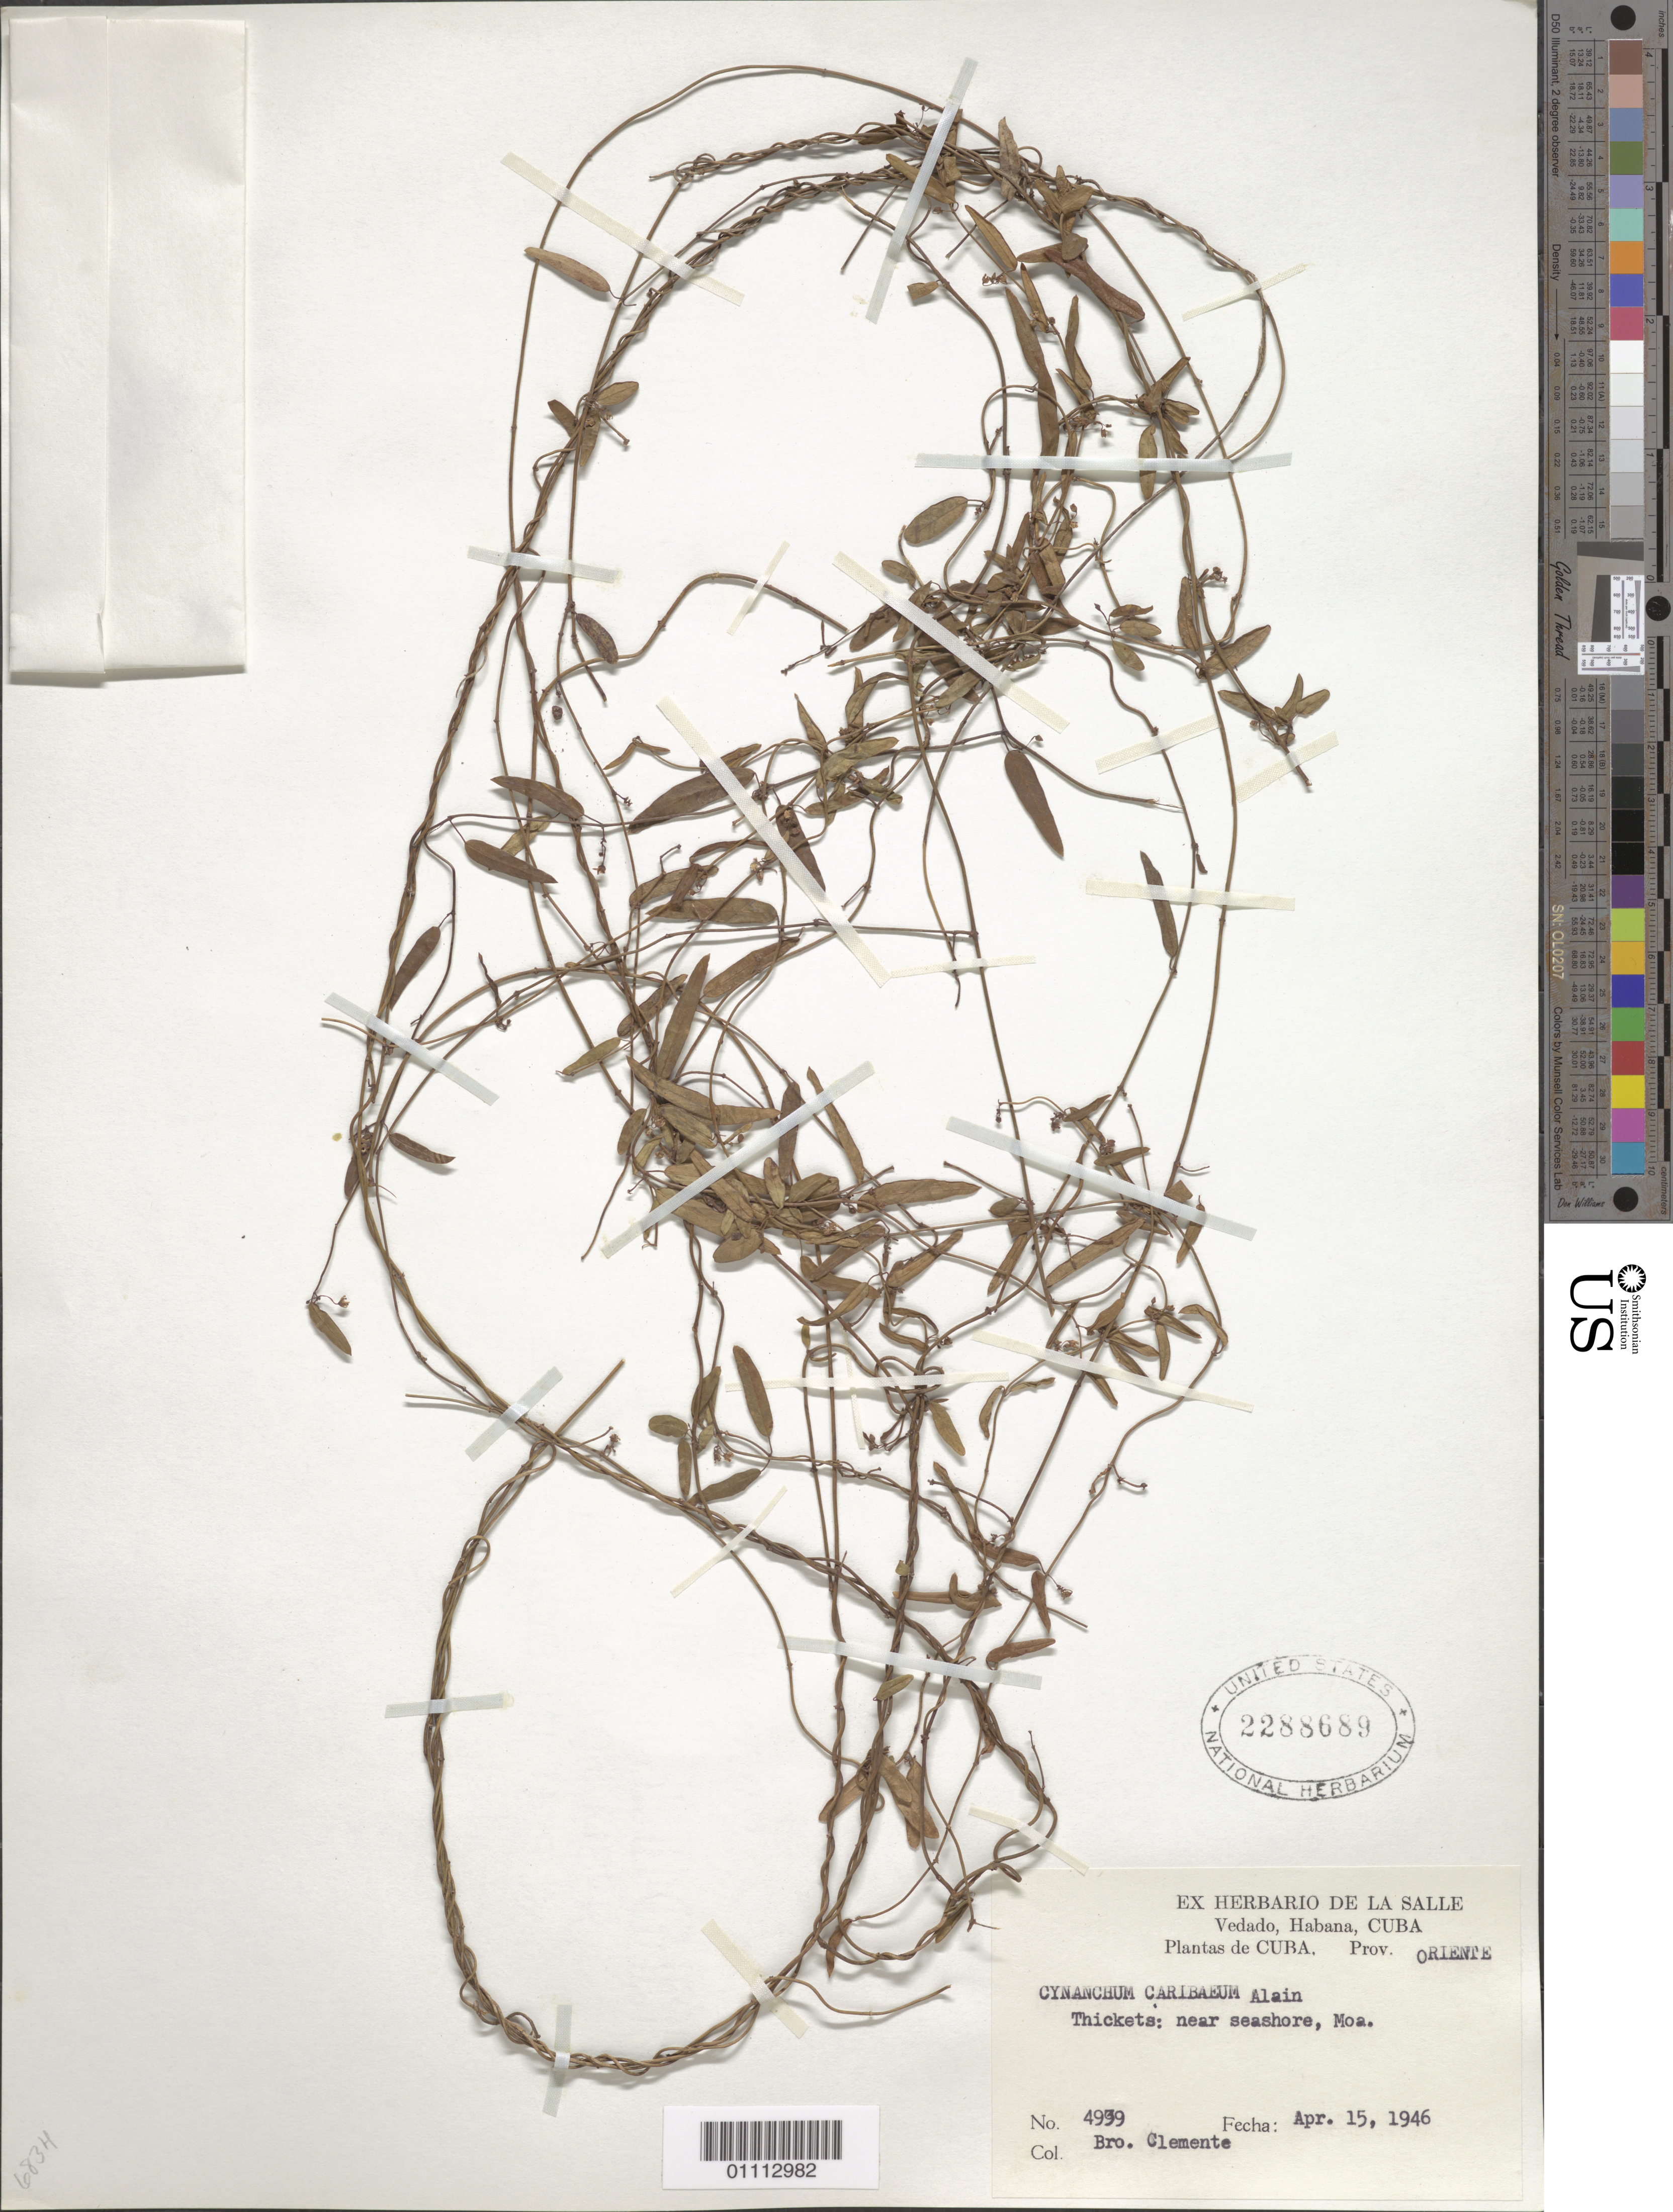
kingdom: Plantae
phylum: Tracheophyta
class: Magnoliopsida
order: Gentianales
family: Apocynaceae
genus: Cynanchum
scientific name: Cynanchum caribaeum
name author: Alain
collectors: Bro. Clemente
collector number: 4939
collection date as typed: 15 Apr 1946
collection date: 1946-04-15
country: Cuba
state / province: Holguín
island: Cuba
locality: Thickets: near seashore, Moa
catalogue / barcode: US 2288689